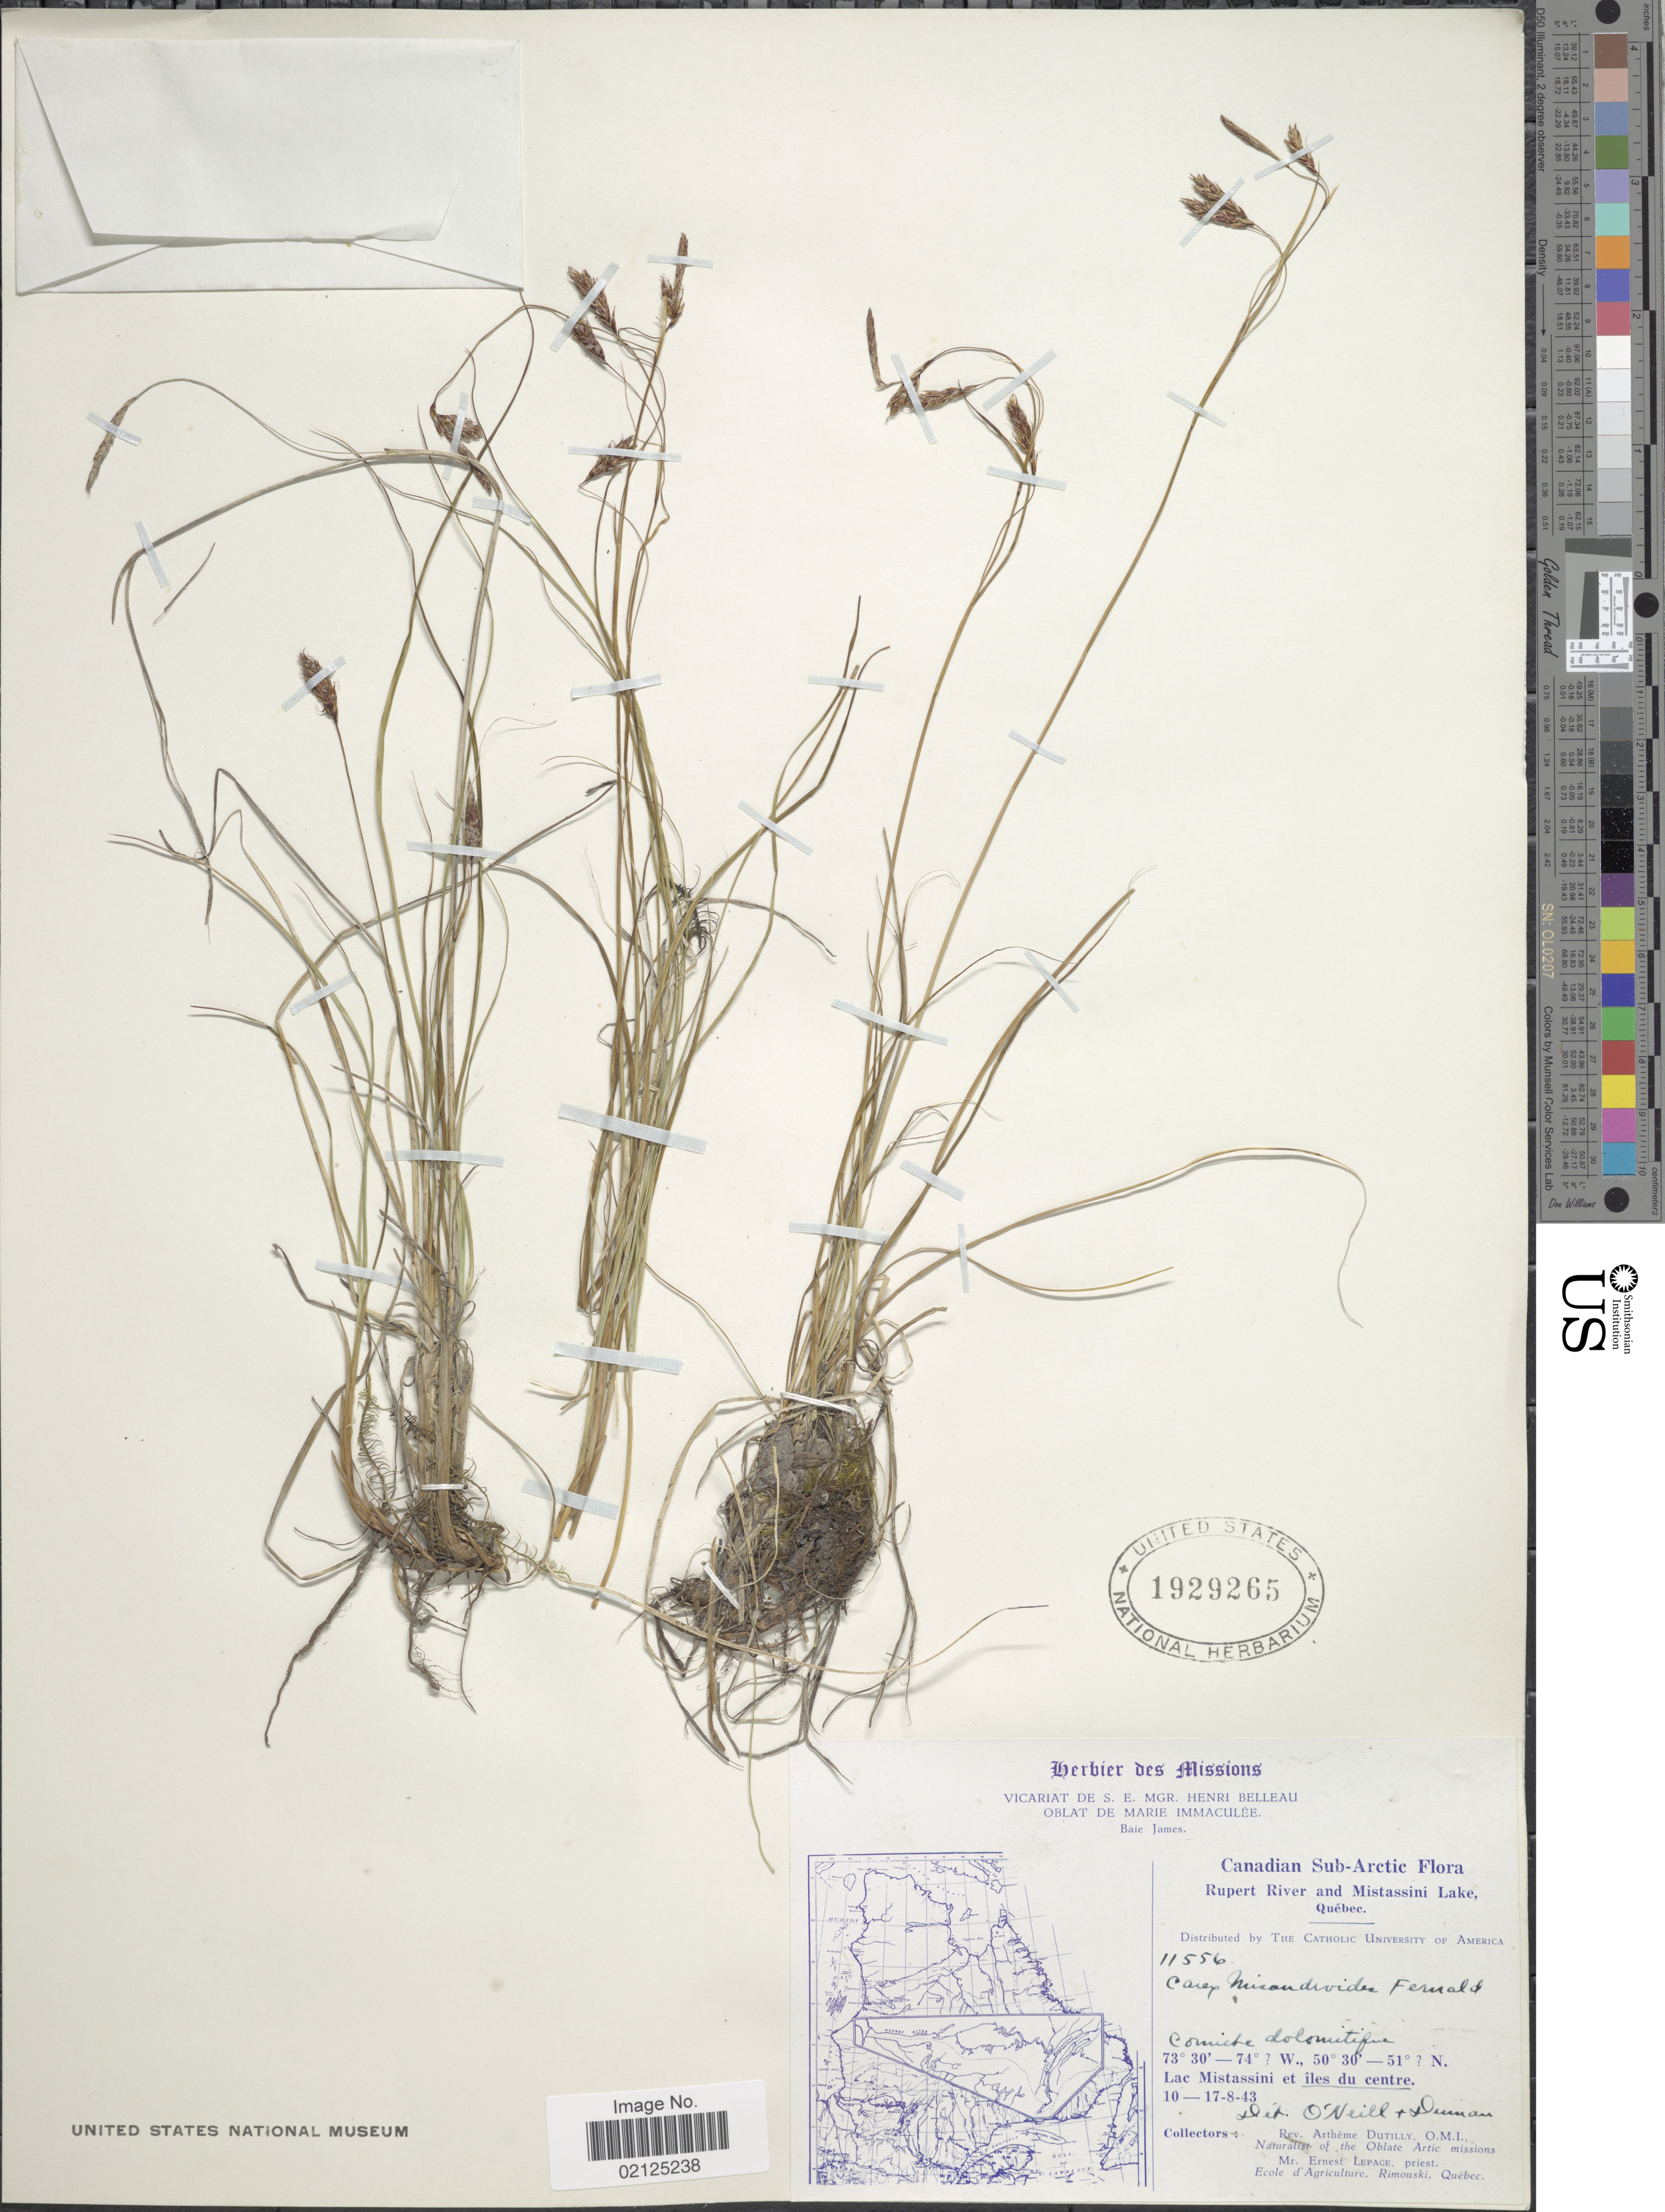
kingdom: Plantae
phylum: Tracheophyta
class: Liliopsida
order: Poales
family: Cyperaceae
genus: Carex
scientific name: Carex misandroides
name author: Fernald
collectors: A. Dutilly & E. Lepage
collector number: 11556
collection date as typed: Transcribed d/m/y: 10/8/43 to 17/8/43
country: Canada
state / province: Quebec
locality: Canadian Sub-Arctic, Rupert River and Mistassini Lake, Comicte dolomitique, Lac Mistassini et îles du centre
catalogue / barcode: US 1929265